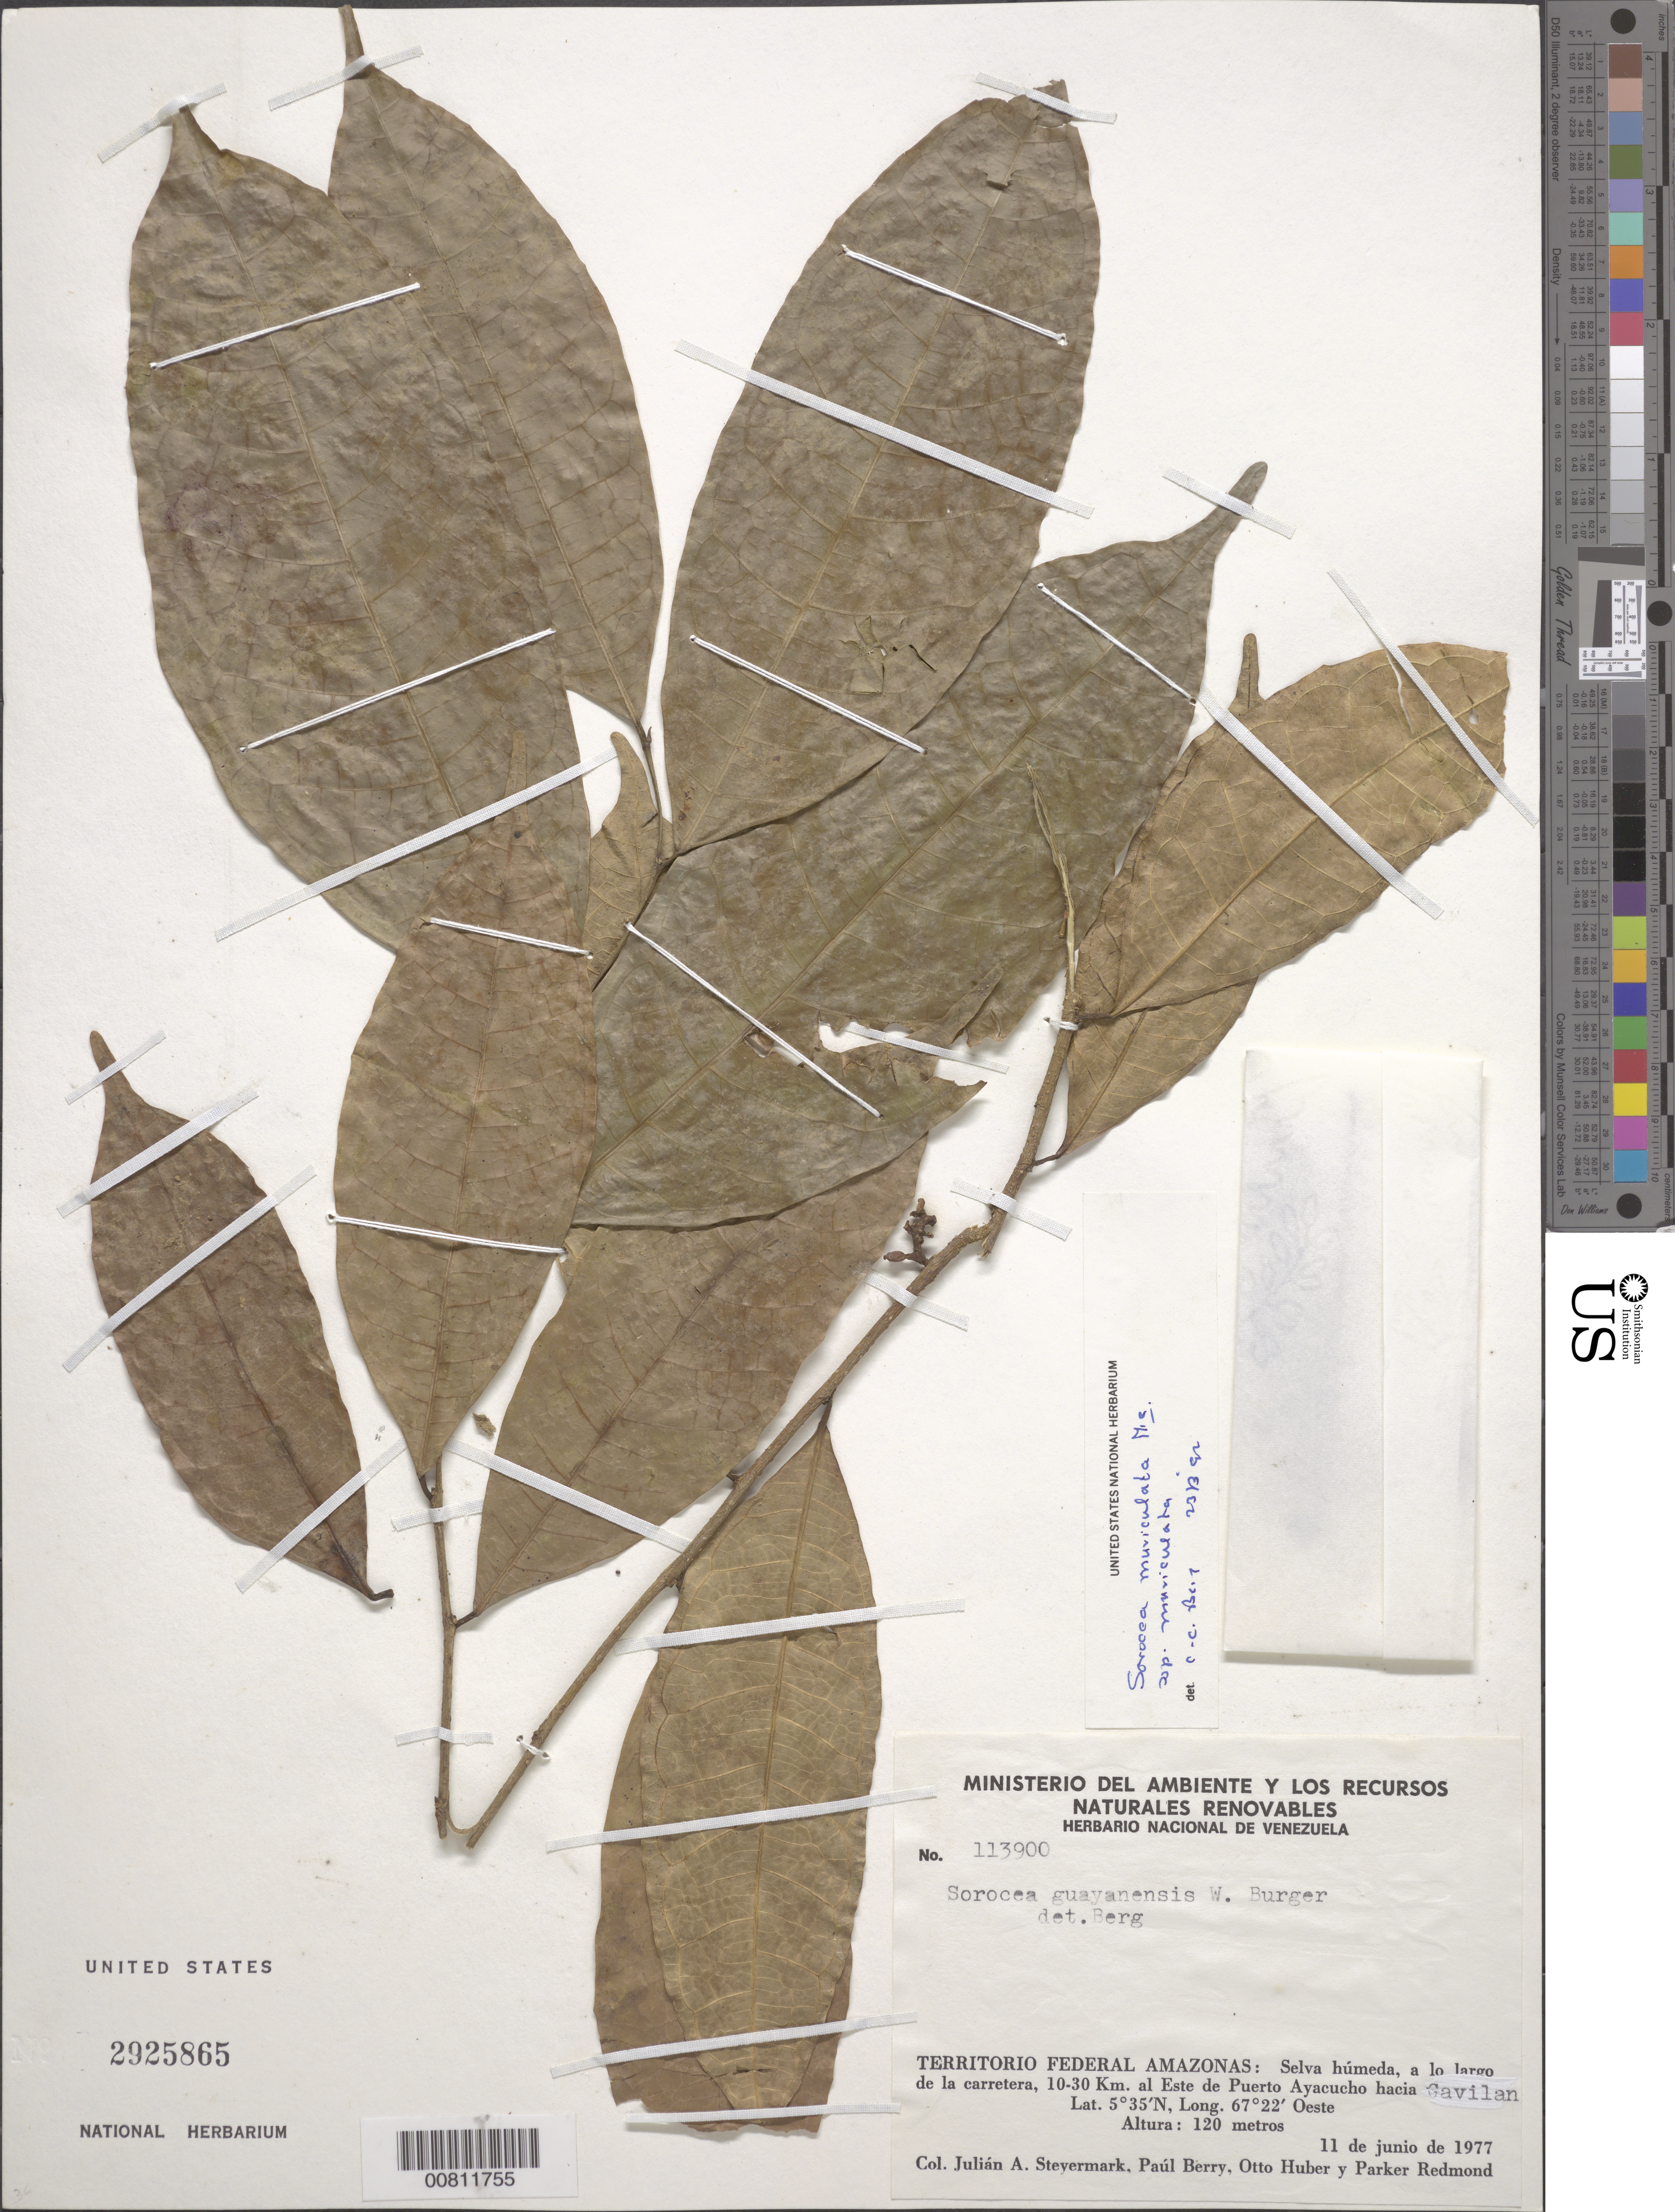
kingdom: Plantae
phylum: Tracheophyta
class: Magnoliopsida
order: Rosales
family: Moraceae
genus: Sorocea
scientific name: Sorocea muriculata subsp. muriculata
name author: Miq.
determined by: Berg, C. C.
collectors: J. Steyermark, P. Berry, O. Huber & P. Redmond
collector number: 113900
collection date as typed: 11-Jun-77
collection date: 1977-06-11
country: Venezuela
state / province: Amazonas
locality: Puerto Ayacucho hacia Gavilan, 10-30km E of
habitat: Selva húmeda, a lo largo de la carretera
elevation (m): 120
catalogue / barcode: US 2925865